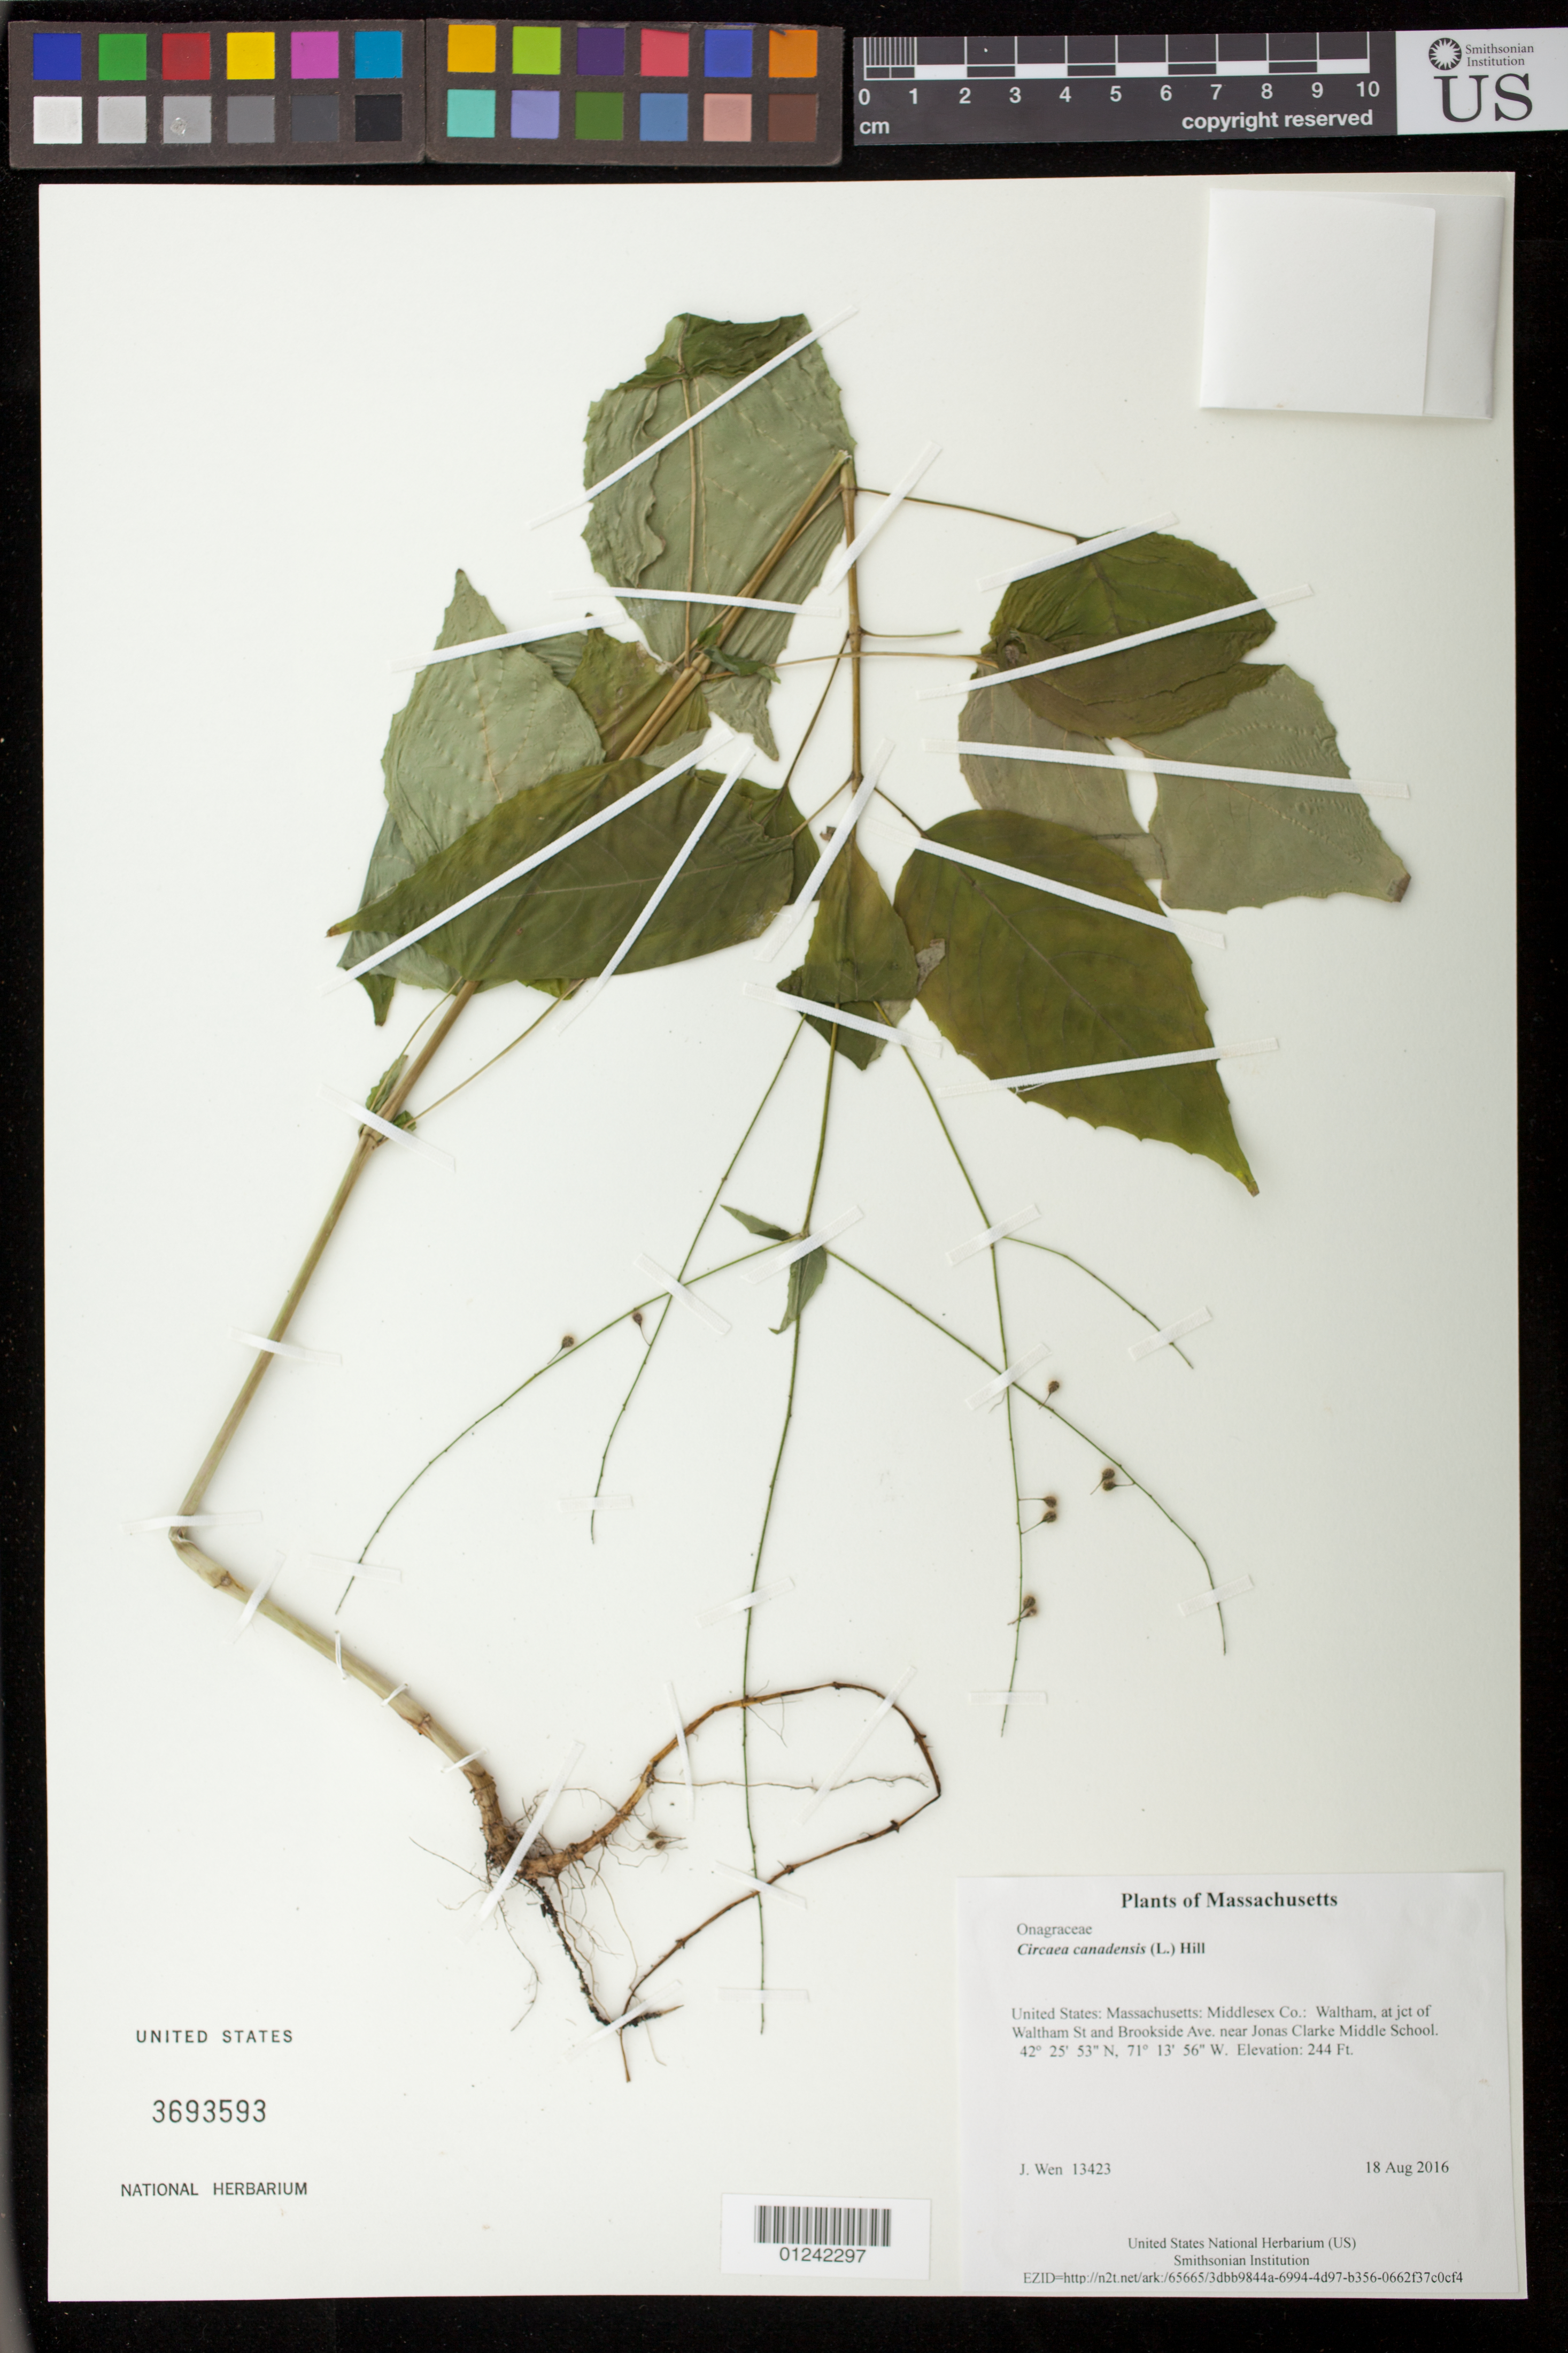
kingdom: Plantae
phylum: Tracheophyta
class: Magnoliopsida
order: Myrtales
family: Onagraceae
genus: Circaea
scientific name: Circaea canadensis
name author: (L.) Hill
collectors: J. Wen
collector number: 13423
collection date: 2016-08-18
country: United States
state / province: Massachusetts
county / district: Middlesex Co.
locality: Waltham, at jct of Waltham St and Brookside Ave. near Jonas Clarke Middle School.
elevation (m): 74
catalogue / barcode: US 3693593